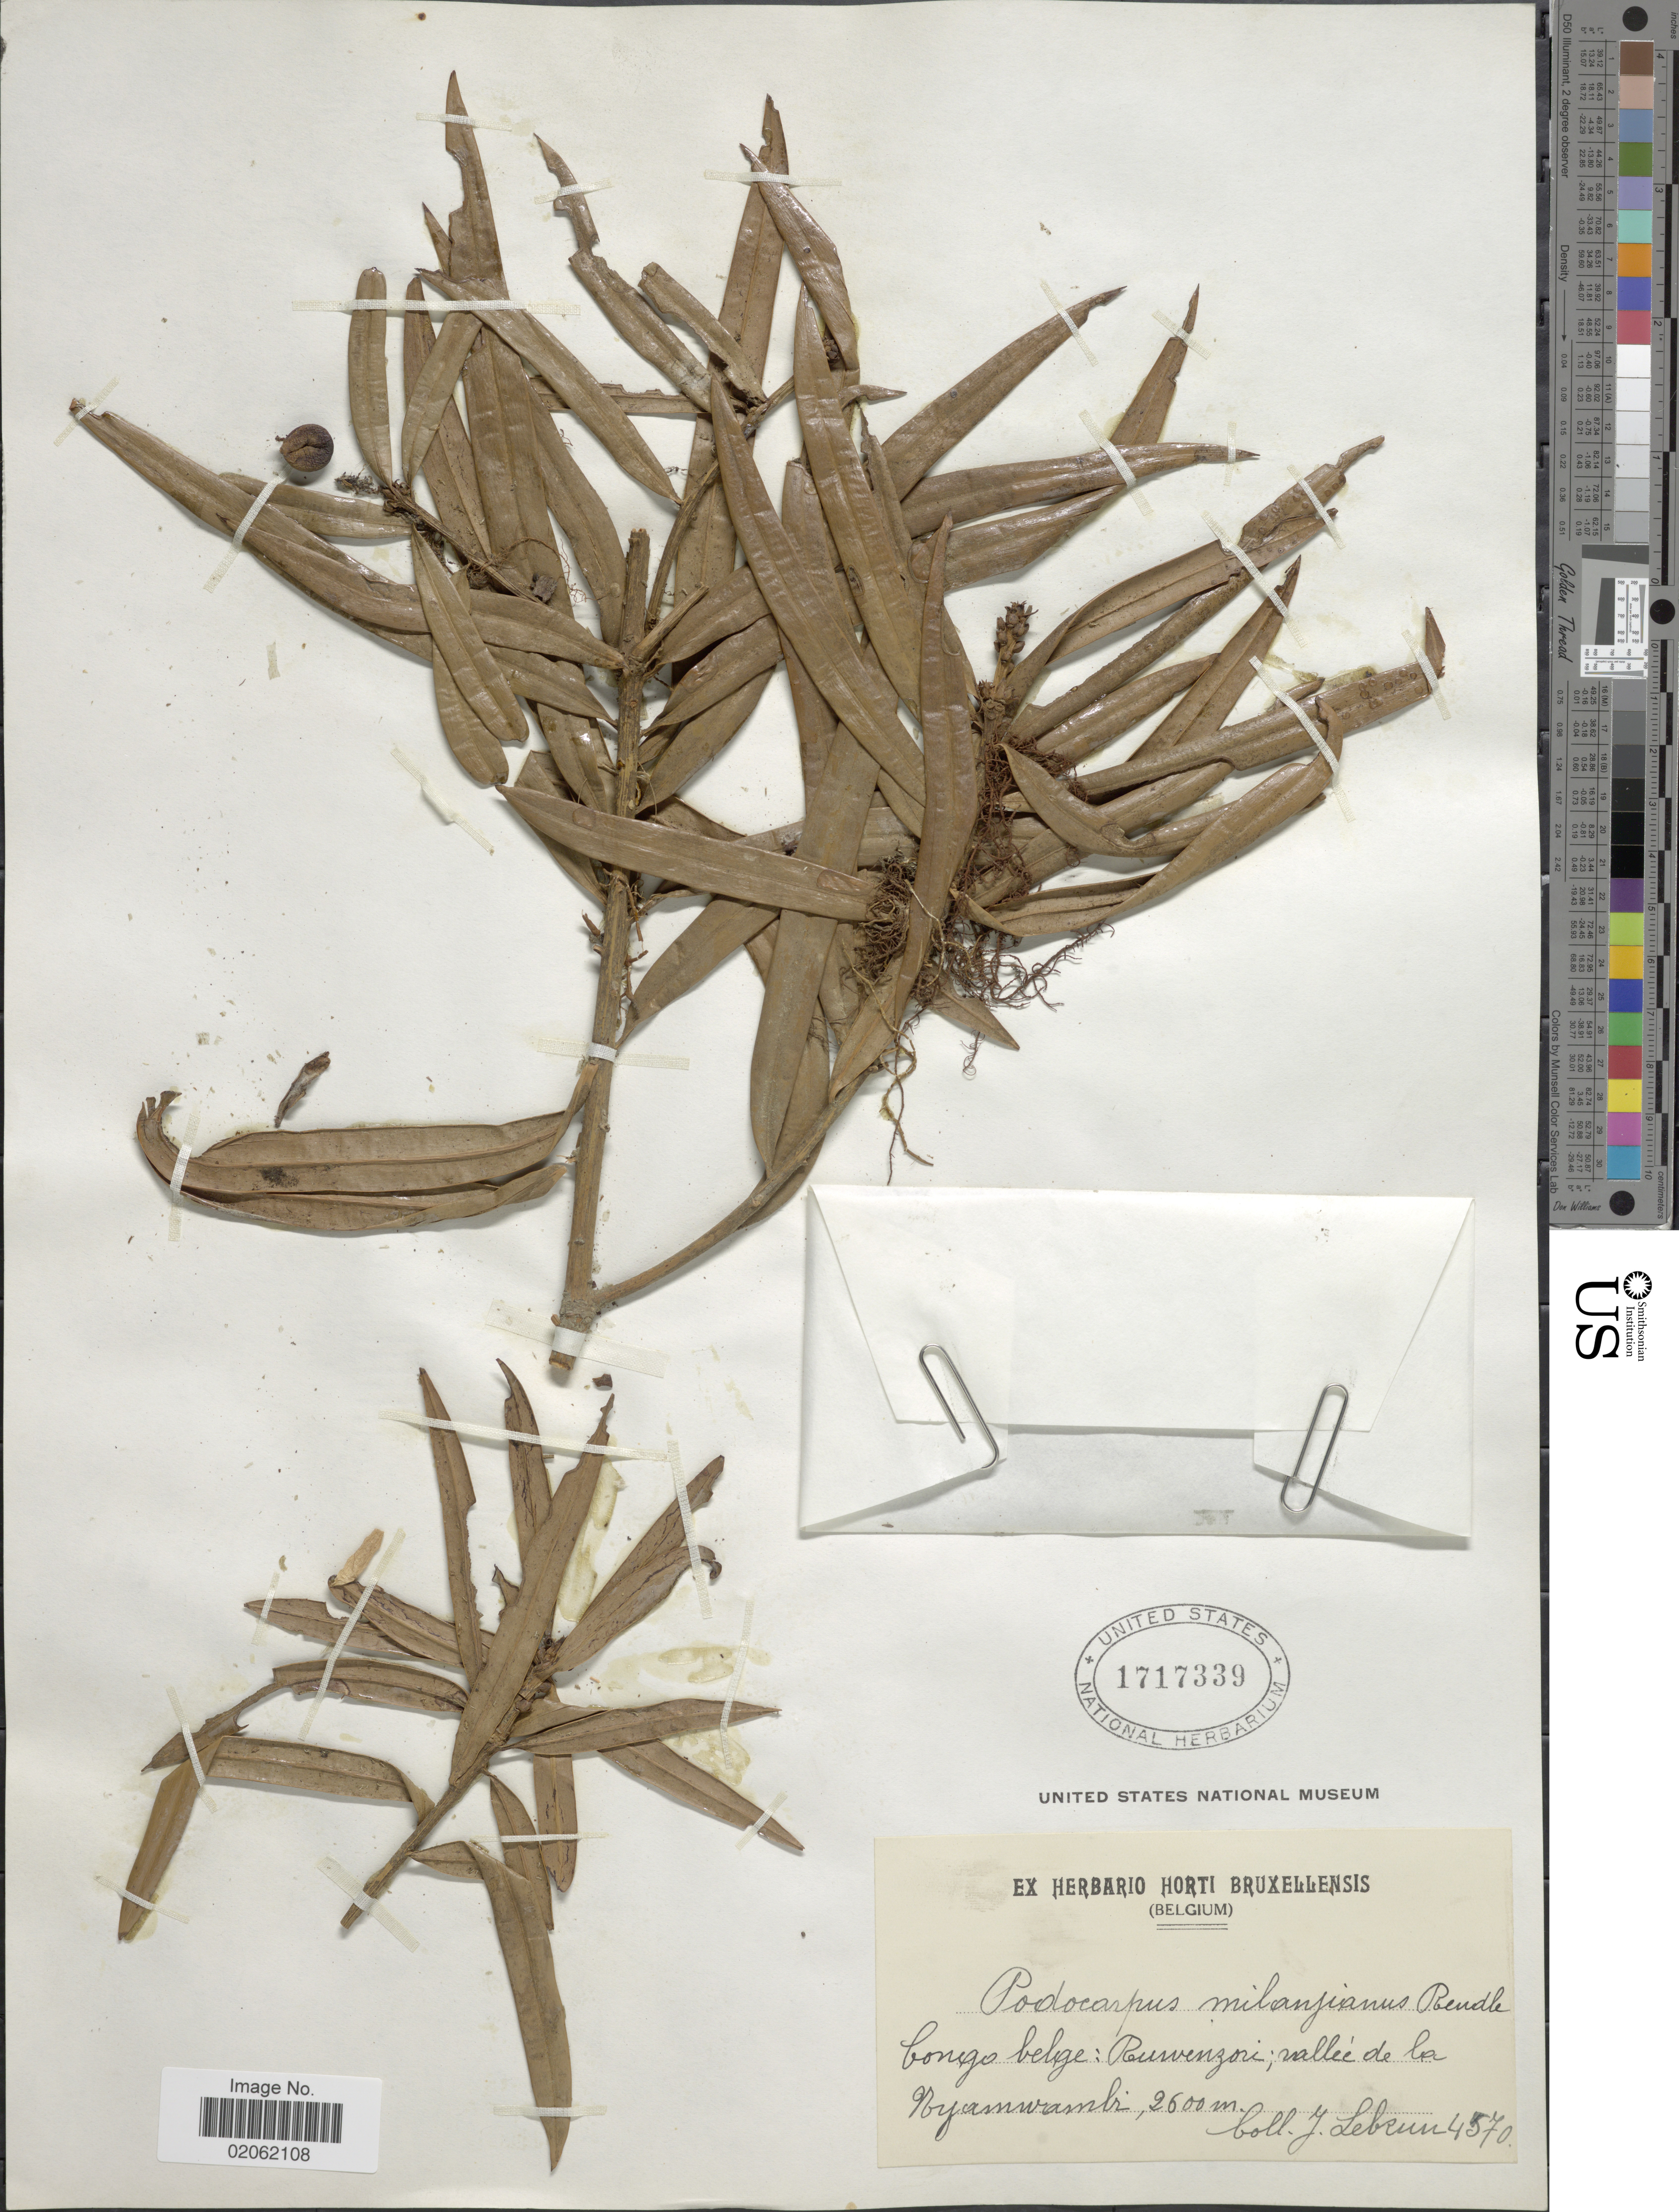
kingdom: Plantae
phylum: Tracheophyta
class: Pinopsida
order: Pinales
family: Podocarpaceae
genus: Podocarpus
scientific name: Podocarpus milanjianus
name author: Rendle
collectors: J. A. Lebrun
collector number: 4570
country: Congo, Democratic Republic of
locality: Congo belge: Ruwenzori; valleé de la Nyamwambi.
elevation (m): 2600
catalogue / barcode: US 1717339